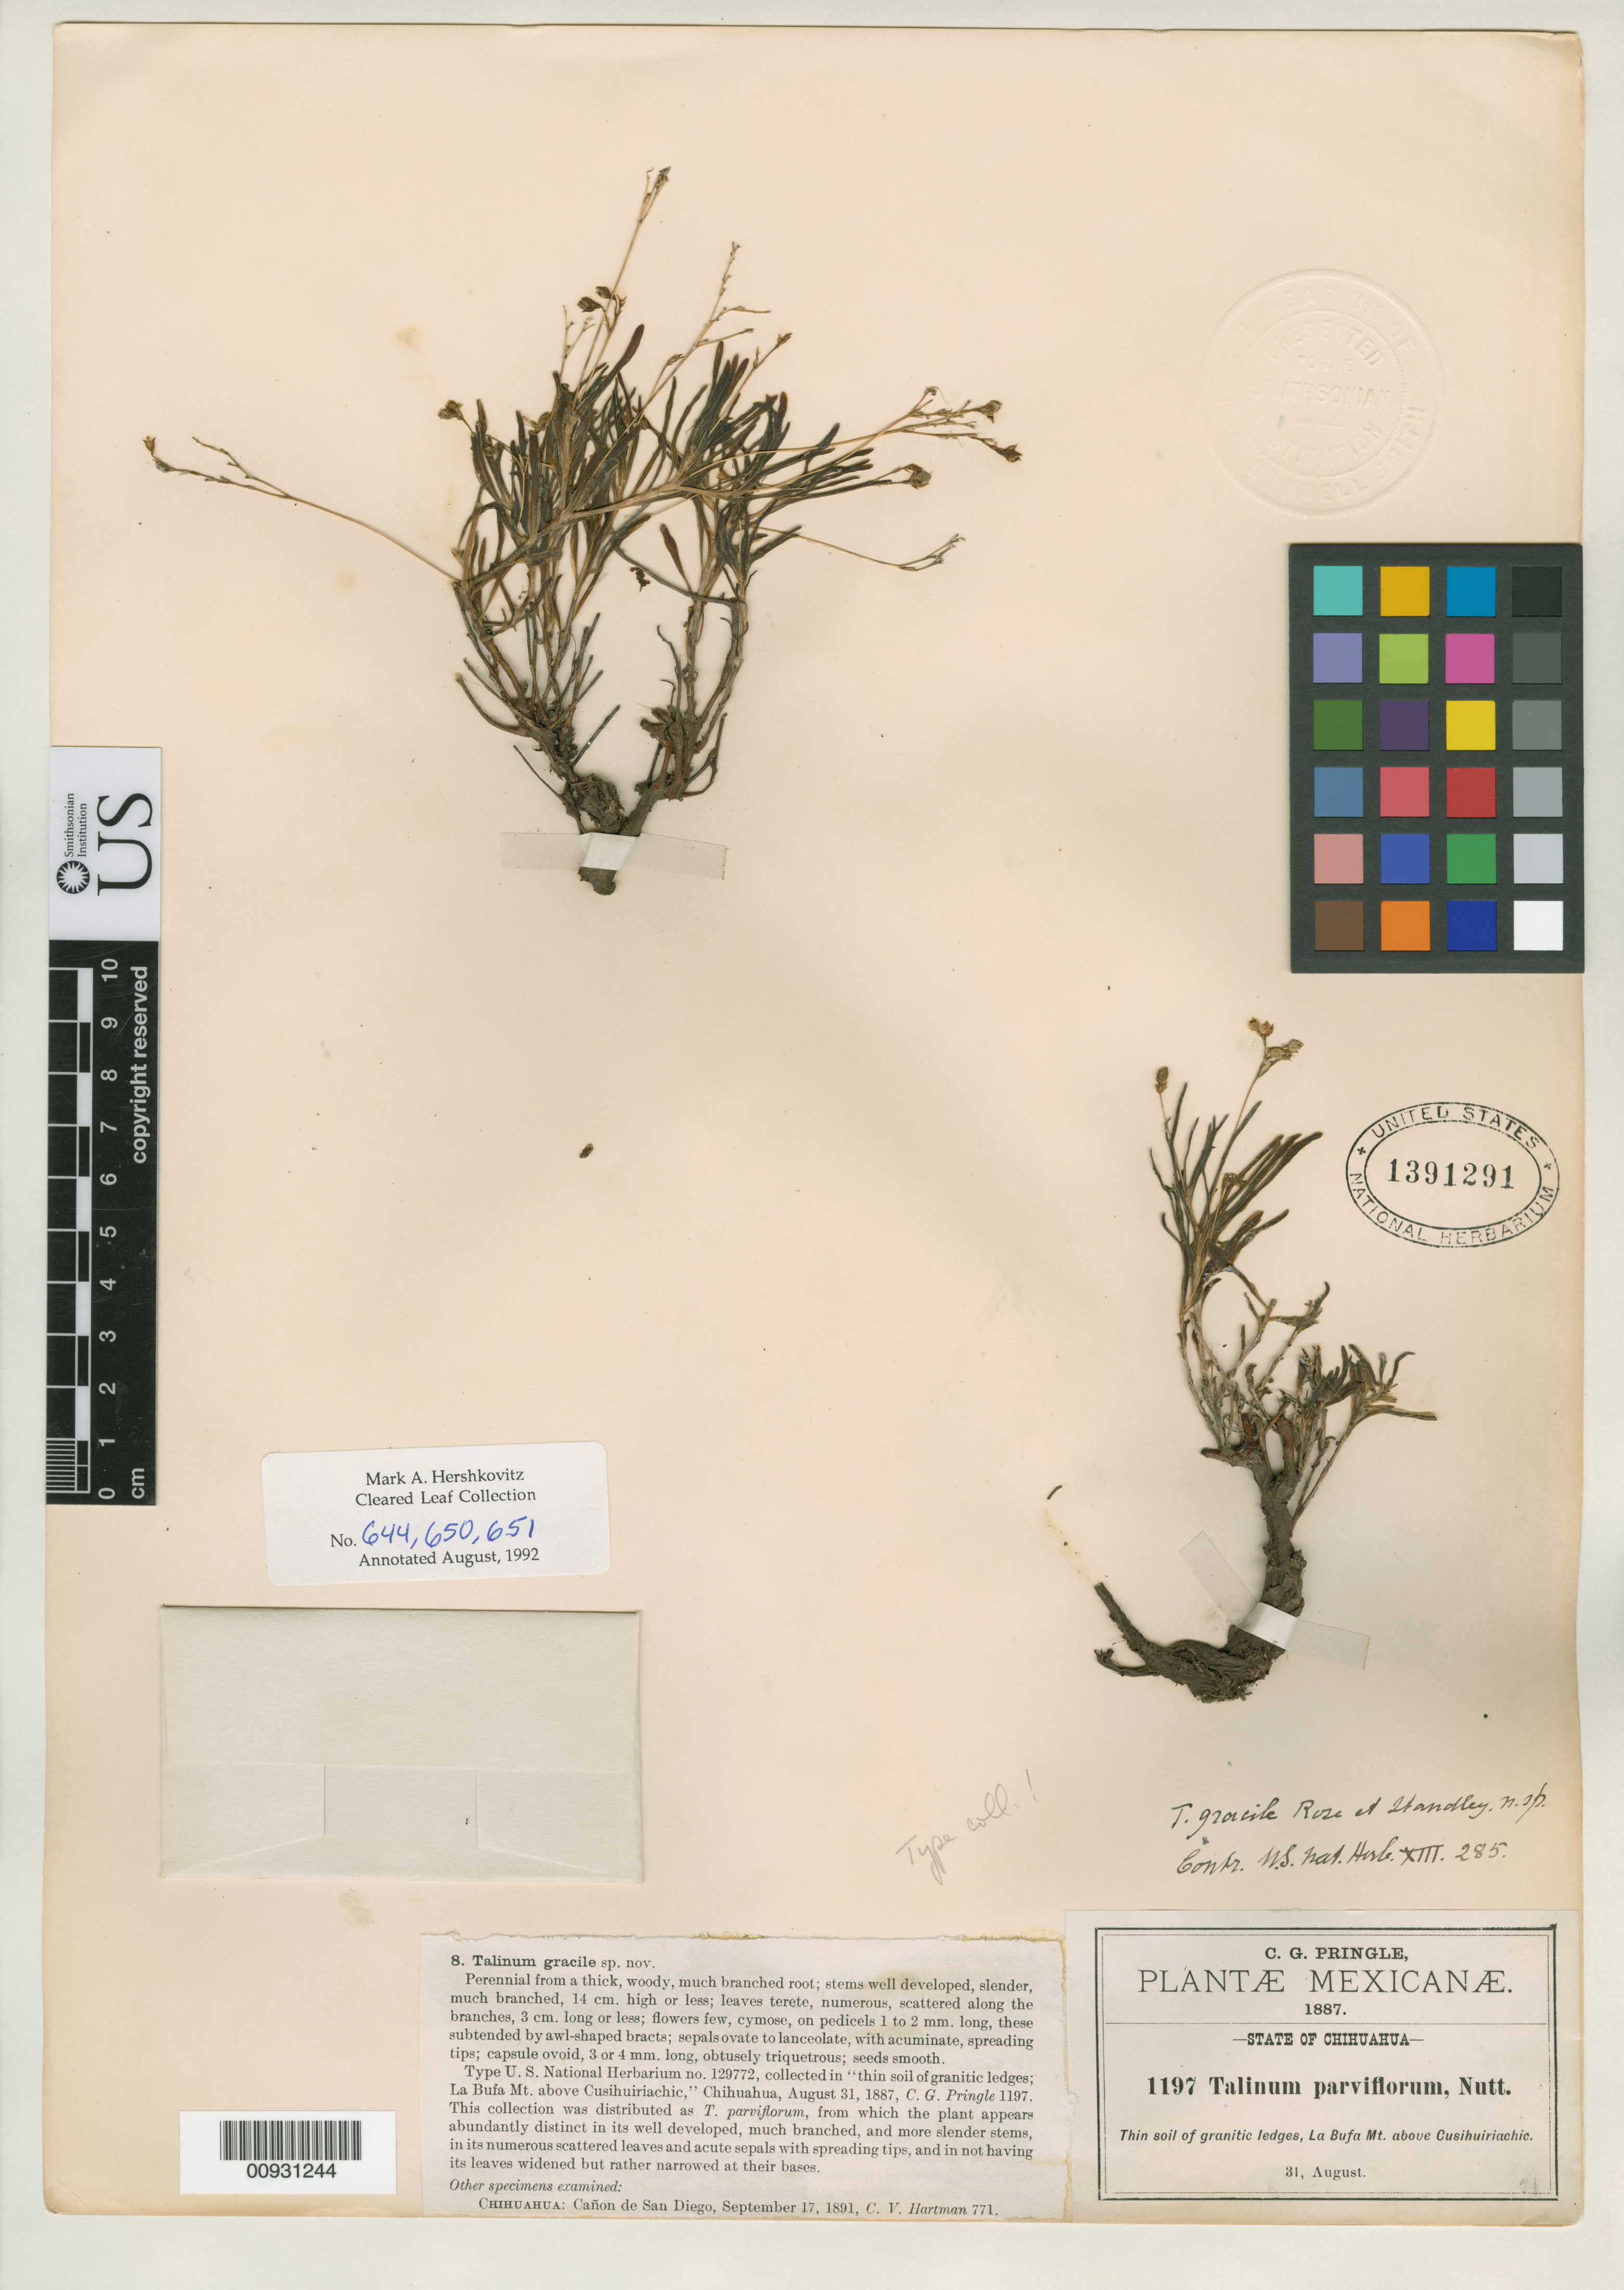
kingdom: Plantae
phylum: Tracheophyta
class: Magnoliopsida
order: Caryophyllales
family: Talinaceae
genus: Talinum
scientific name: Talinum gracile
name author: Rose & Standl.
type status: Isotype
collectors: C. G. Pringle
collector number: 1197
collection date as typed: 31 Aug 1887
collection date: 1887-08-31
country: Mexico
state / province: Chihuahua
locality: Cusihuiriáchic, La Bufa Mt.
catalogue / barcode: US 1391291